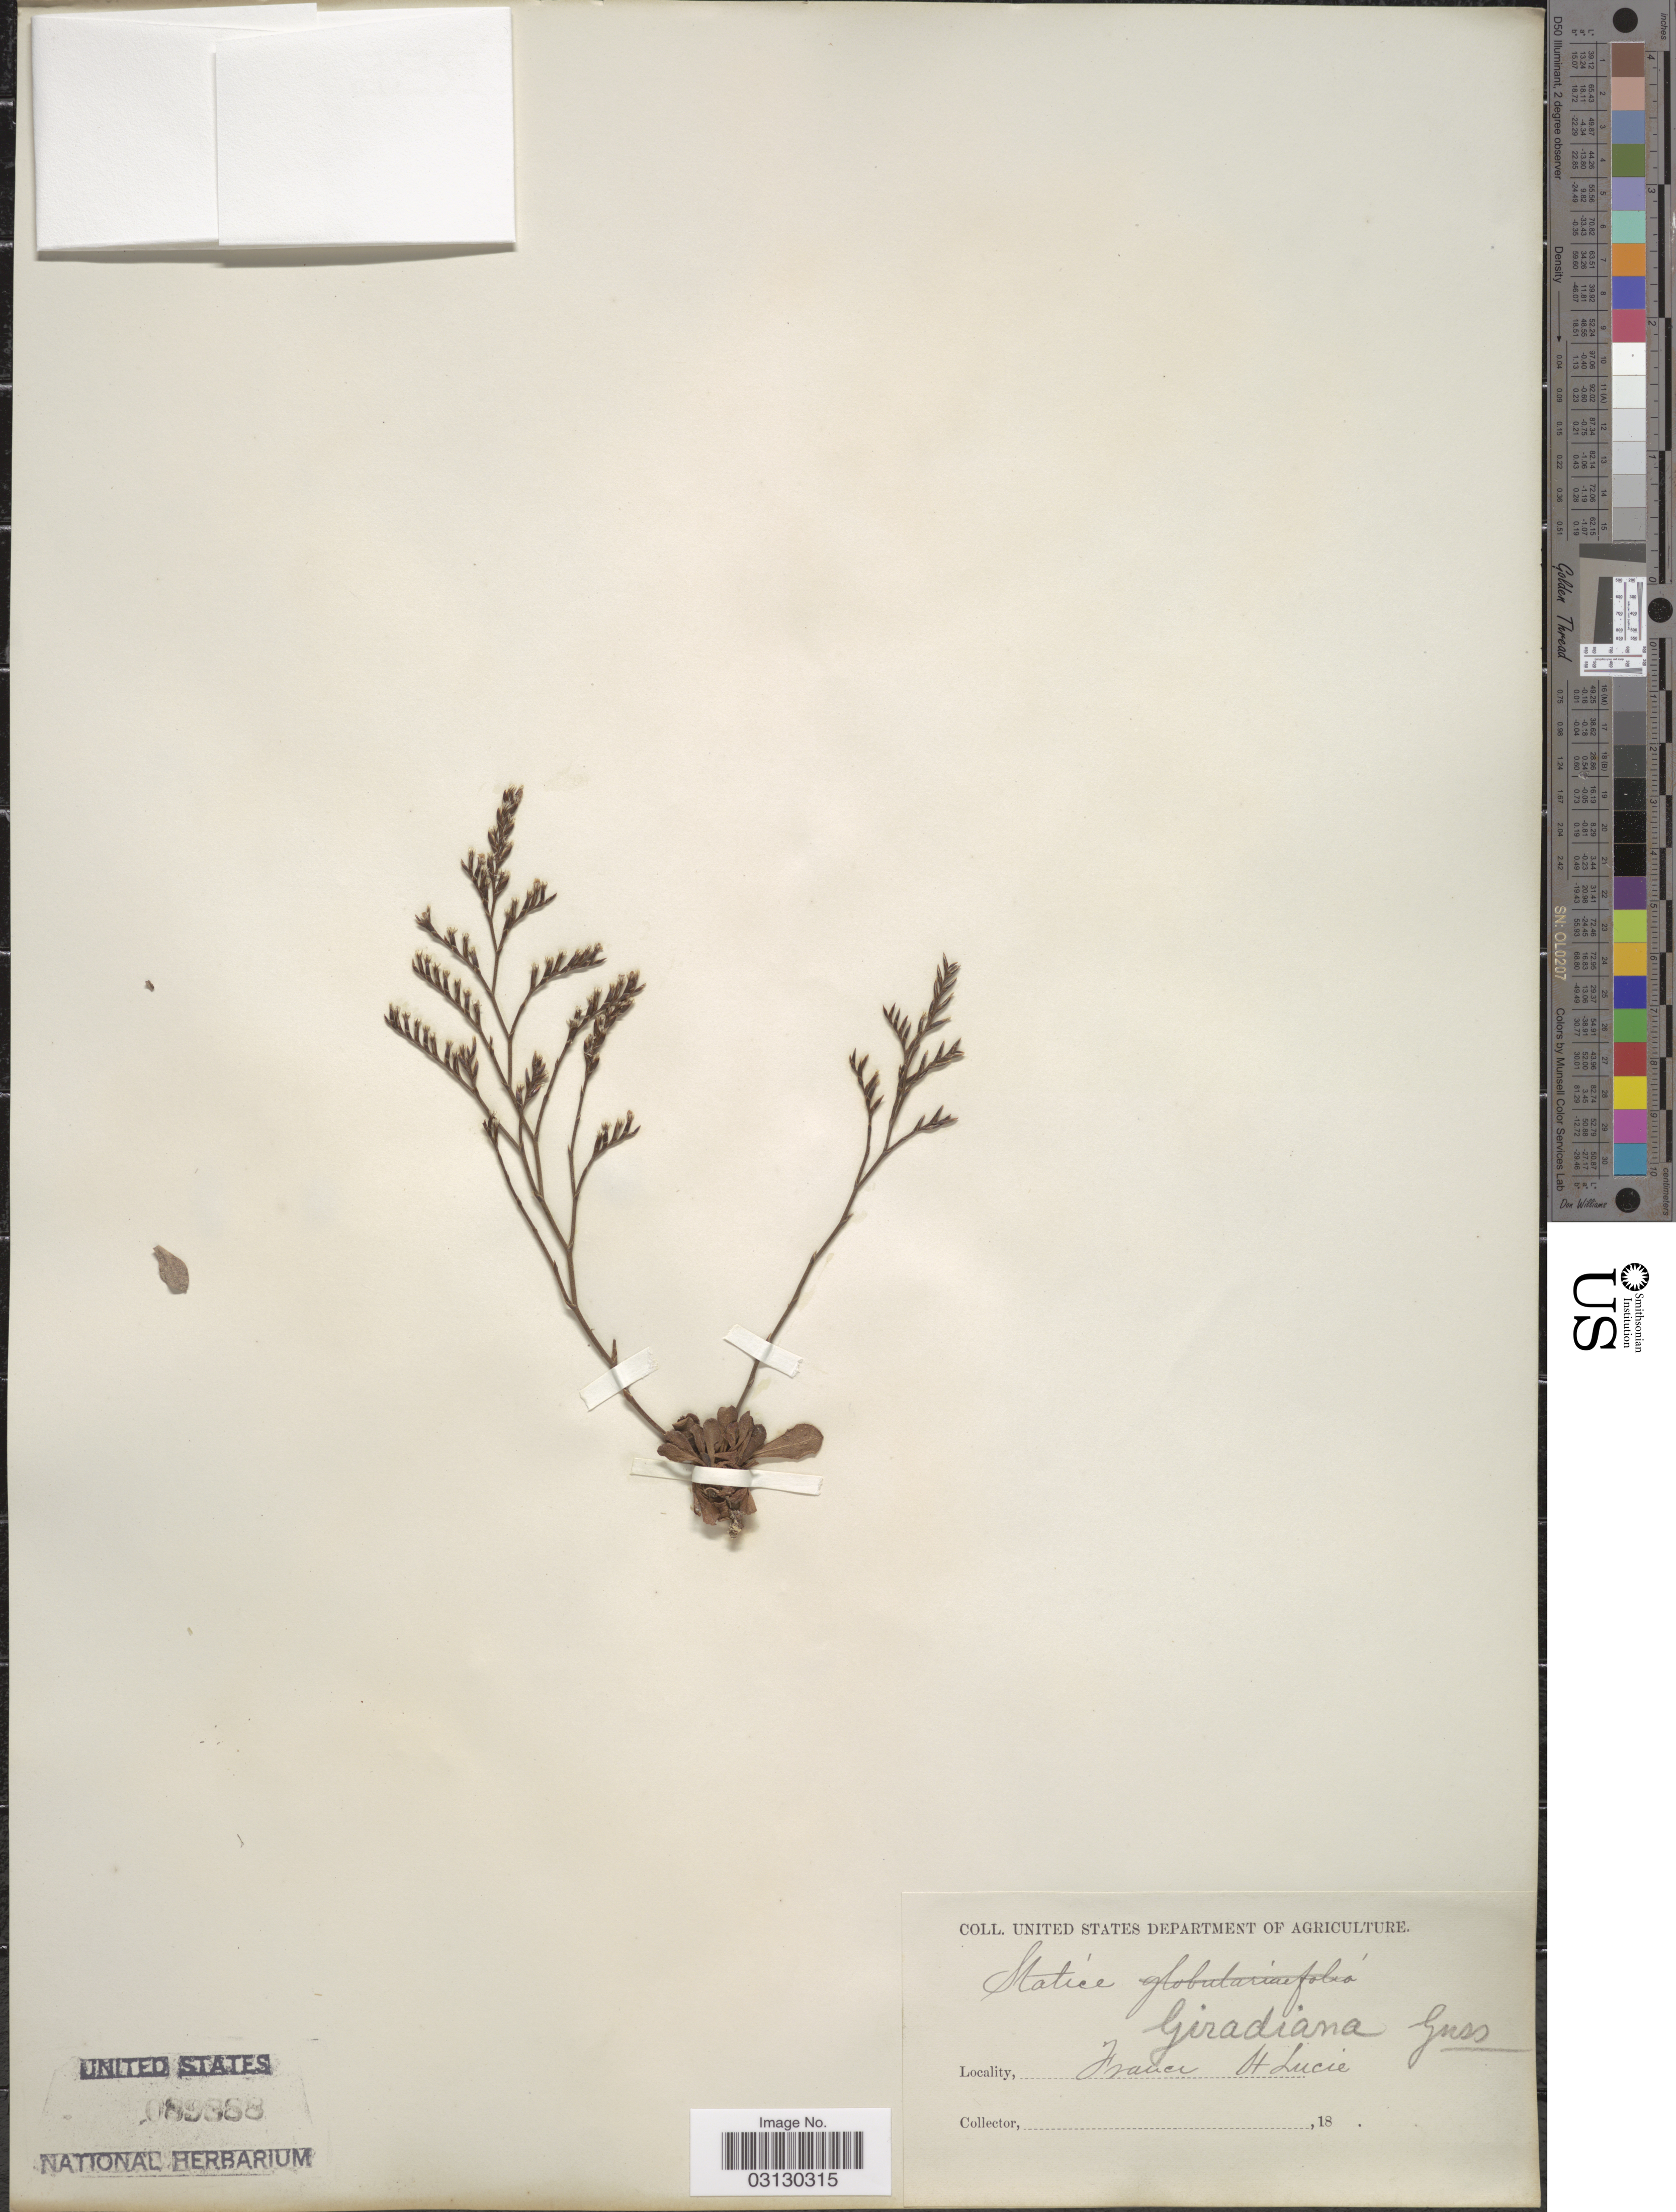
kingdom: Plantae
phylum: Tracheophyta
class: Magnoliopsida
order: Caryophyllales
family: Plumbaginaceae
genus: Limonium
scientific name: Limonium girardianum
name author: (Gussone) Kuntze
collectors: United States Department of Agriculture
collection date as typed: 18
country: France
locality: St. Lucie.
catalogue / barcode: US 89888